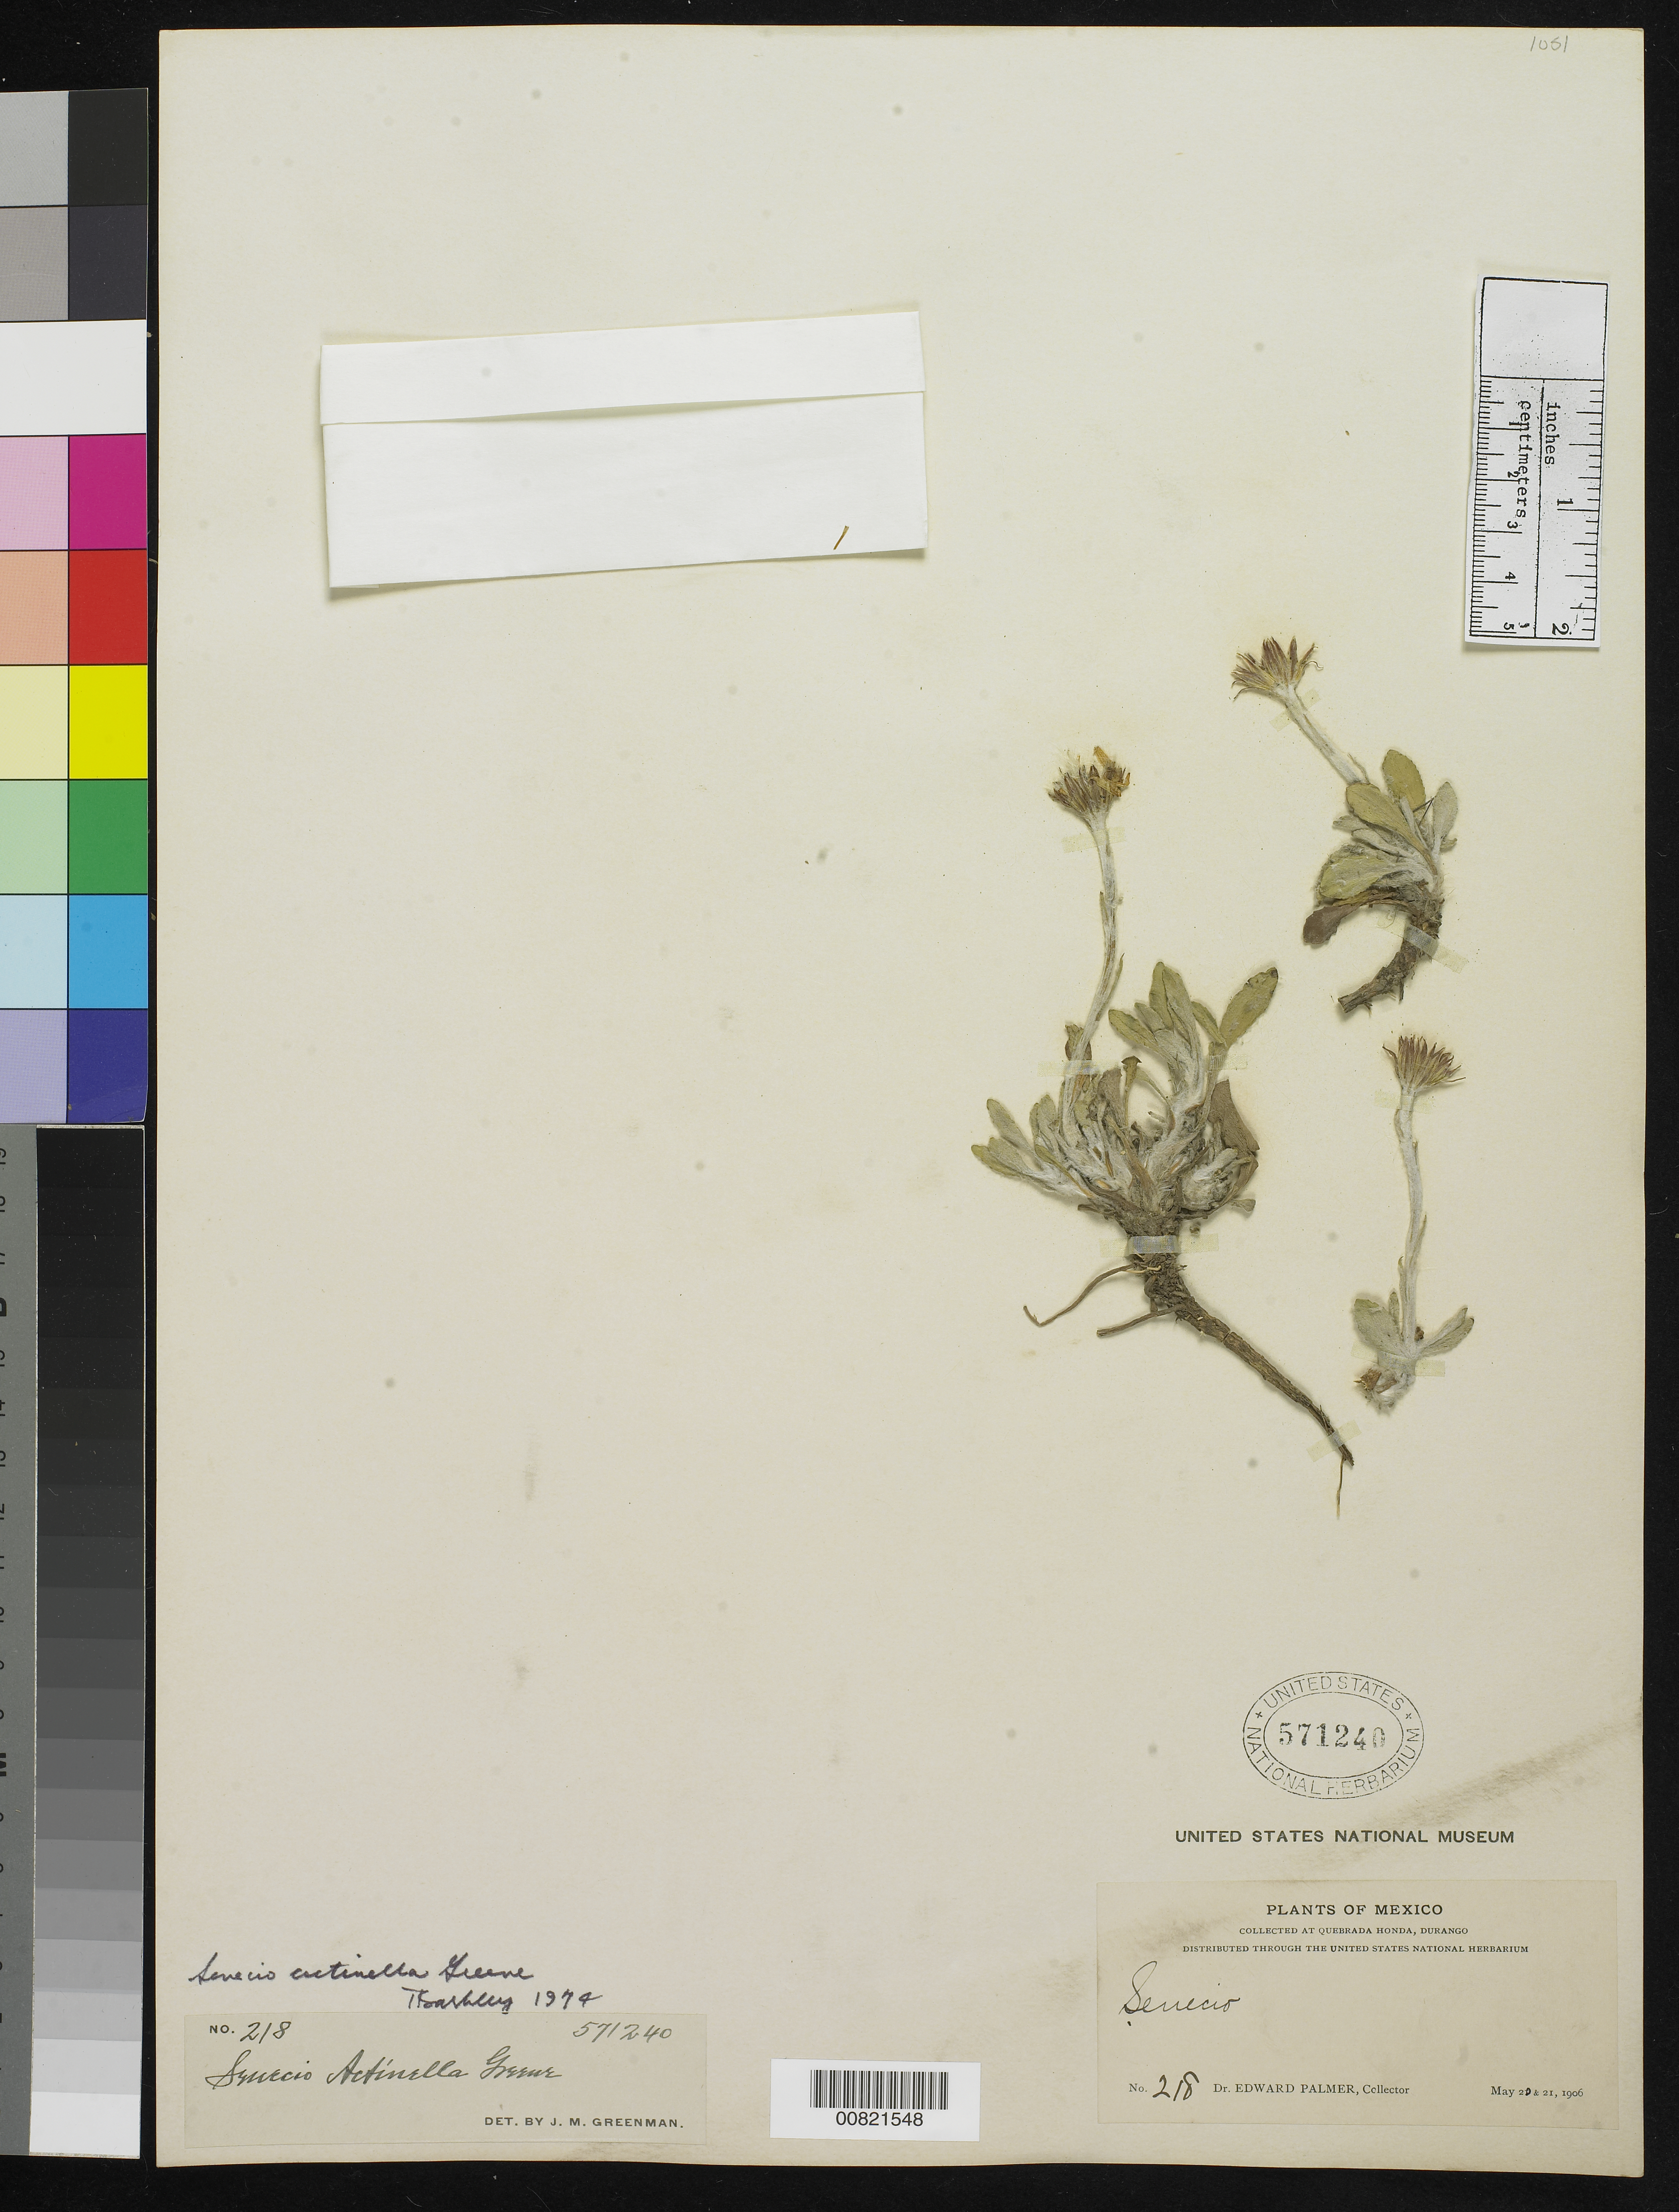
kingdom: Plantae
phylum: Tracheophyta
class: Magnoliopsida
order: Asterales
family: Asteraceae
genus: Senecio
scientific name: Senecio actinella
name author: Greene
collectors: E. Palmer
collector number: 218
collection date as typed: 20 May 1906 to 21 May 1906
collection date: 1906-05-20/1906-05-21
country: Mexico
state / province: Durango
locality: Quebrada Honda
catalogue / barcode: US 571240